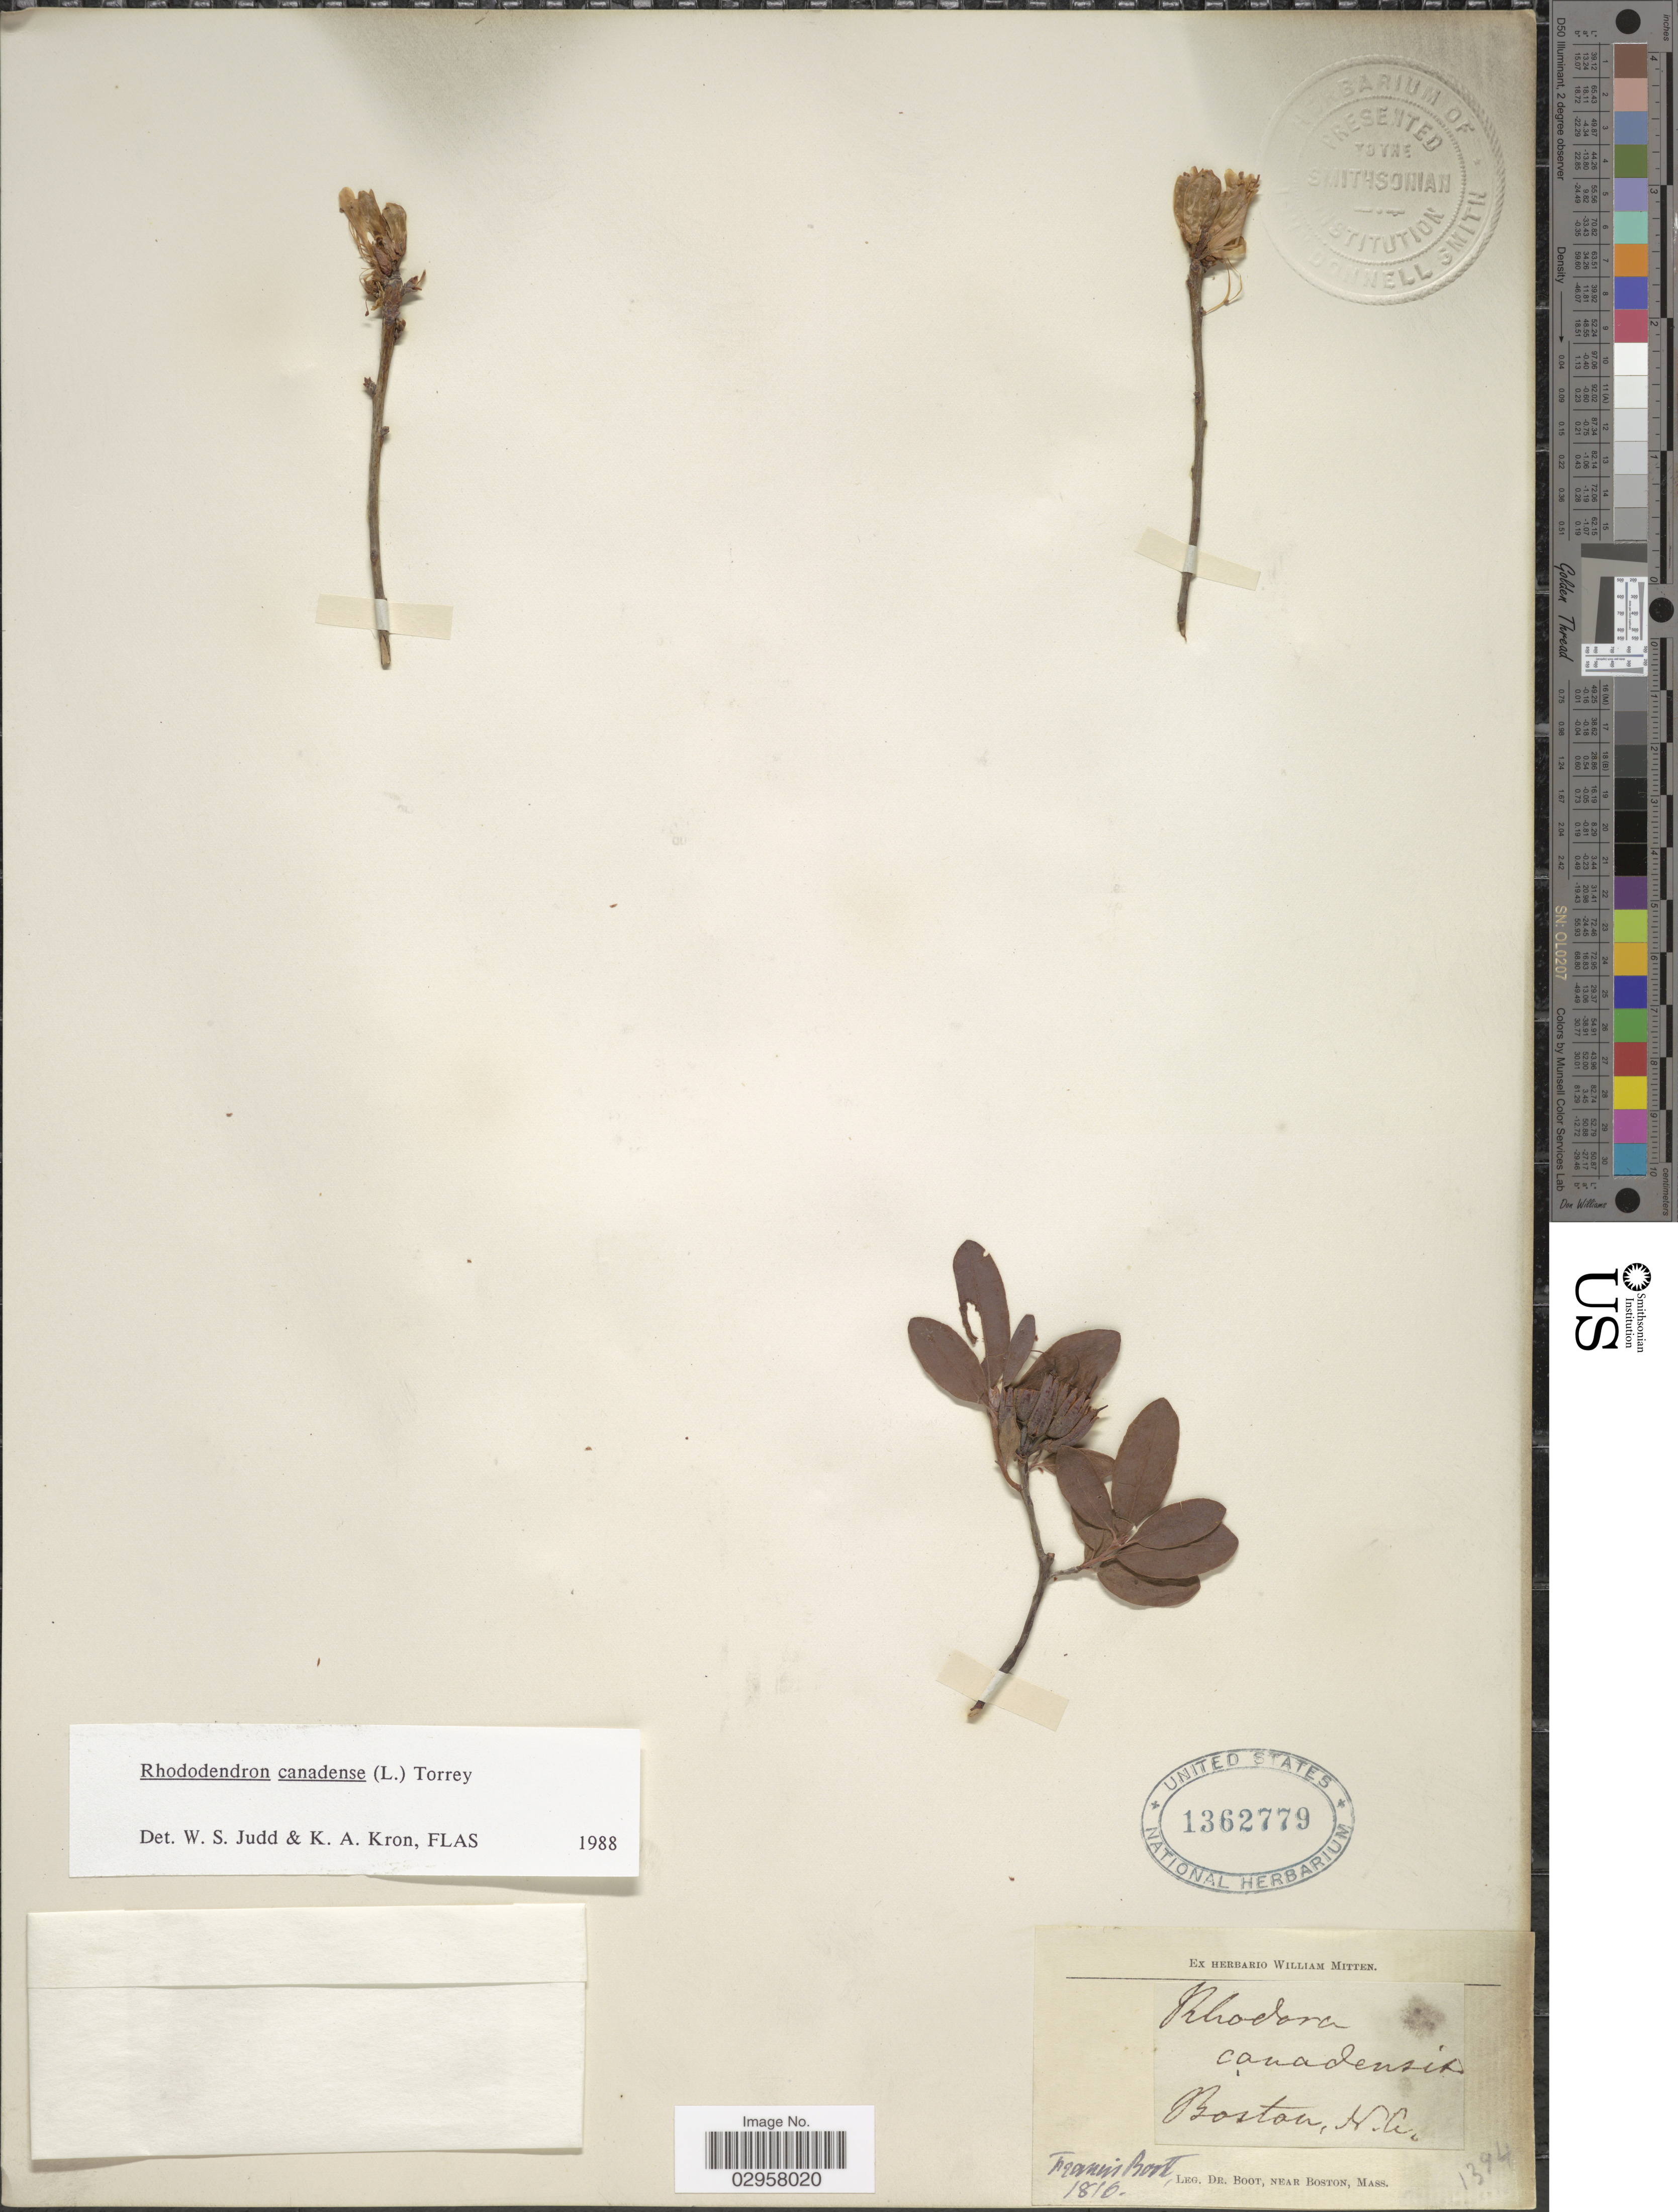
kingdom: Plantae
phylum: Tracheophyta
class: Magnoliopsida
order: Ericales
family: Ericaceae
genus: Rhododendron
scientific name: Rhododendron canadense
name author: (L.) Torr.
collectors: F. Boot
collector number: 1394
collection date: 1816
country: United States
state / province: North Carolina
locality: Boston.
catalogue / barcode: US 1362779